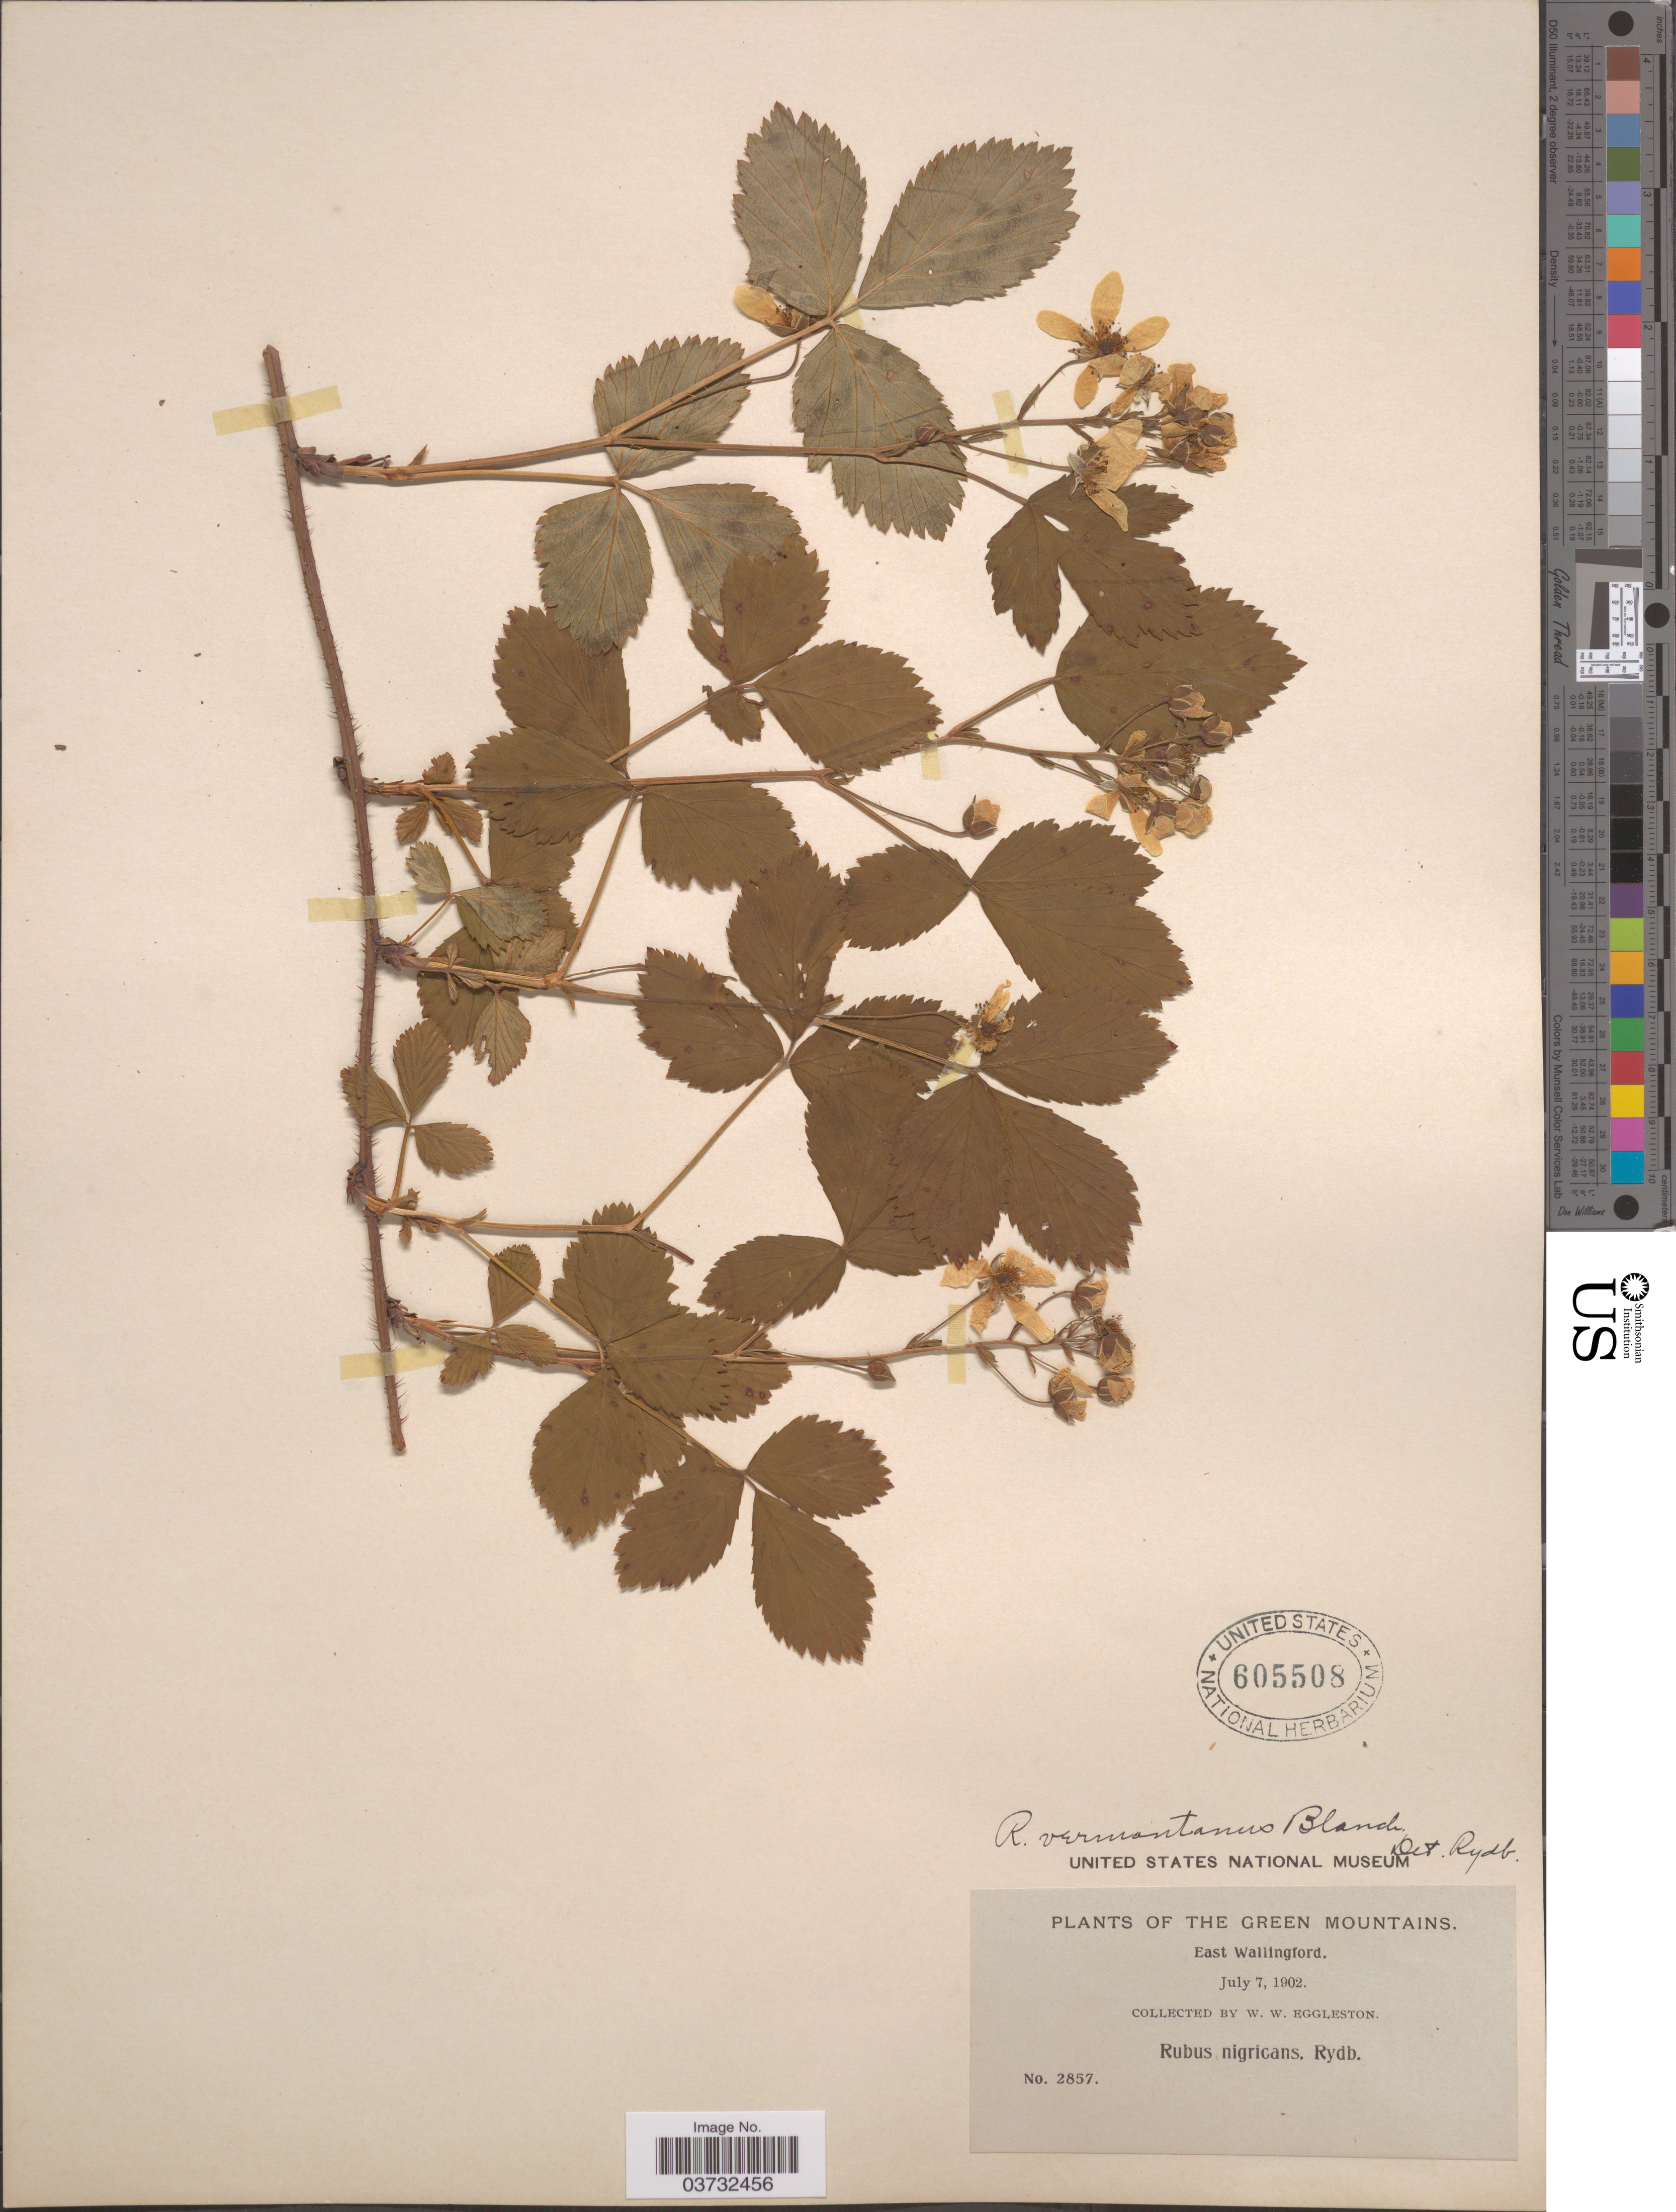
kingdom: Plantae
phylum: Tracheophyta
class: Magnoliopsida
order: Rosales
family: Rosaceae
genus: Rubus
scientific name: Rubus vermontanus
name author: Blanch.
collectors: W. W. Eggleston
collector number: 2857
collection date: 1902-07-07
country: United States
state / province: Vermont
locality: Green Mountains. East Wallingford.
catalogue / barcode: US 605508